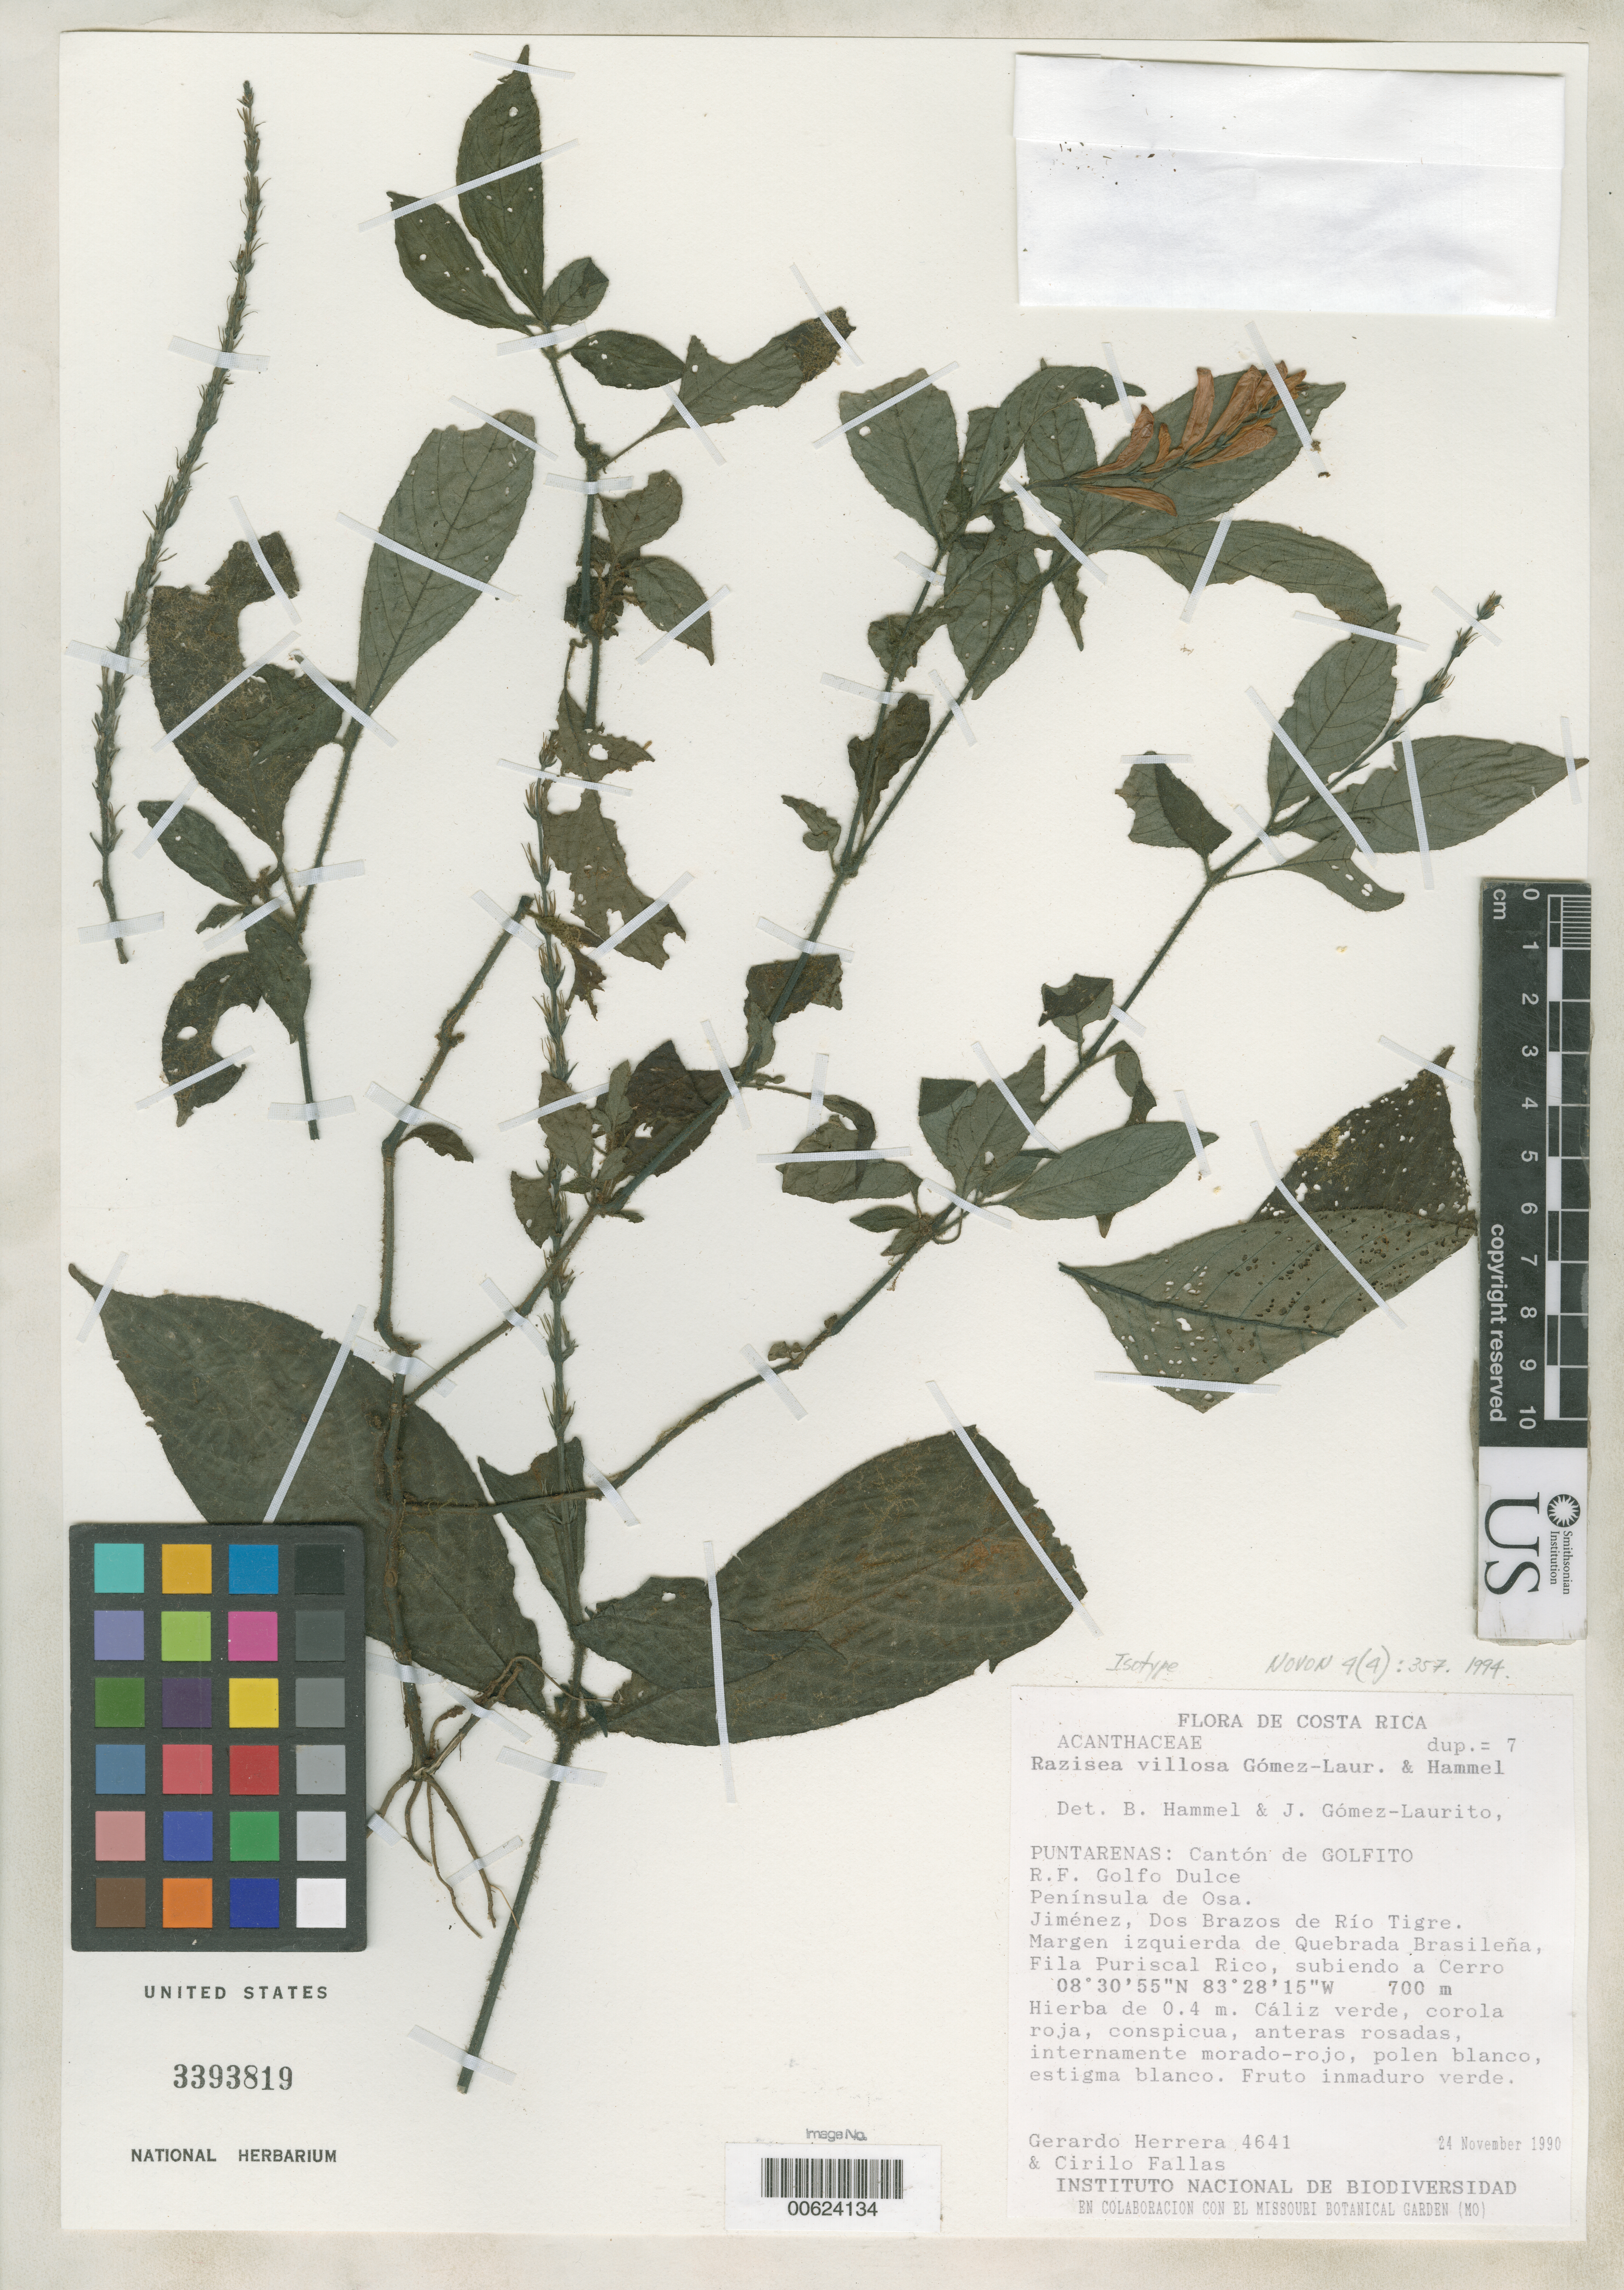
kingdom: Plantae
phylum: Tracheophyta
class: Magnoliopsida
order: Lamiales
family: Acanthaceae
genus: Razisea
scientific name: Razisea villosa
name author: Gómez-Laur. & Hammel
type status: Isotype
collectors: G. Herrera Ch. & C. Fallas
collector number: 4641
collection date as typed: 24 Nov 1990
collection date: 1990-11-24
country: Costa Rica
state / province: Puntarenas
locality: Golfito, Jiménez, Dos Brazos de Rio Tigre, R.F. Golfo Dulce, Peninsula de Osa, Jimenz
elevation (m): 700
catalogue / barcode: US 3393819